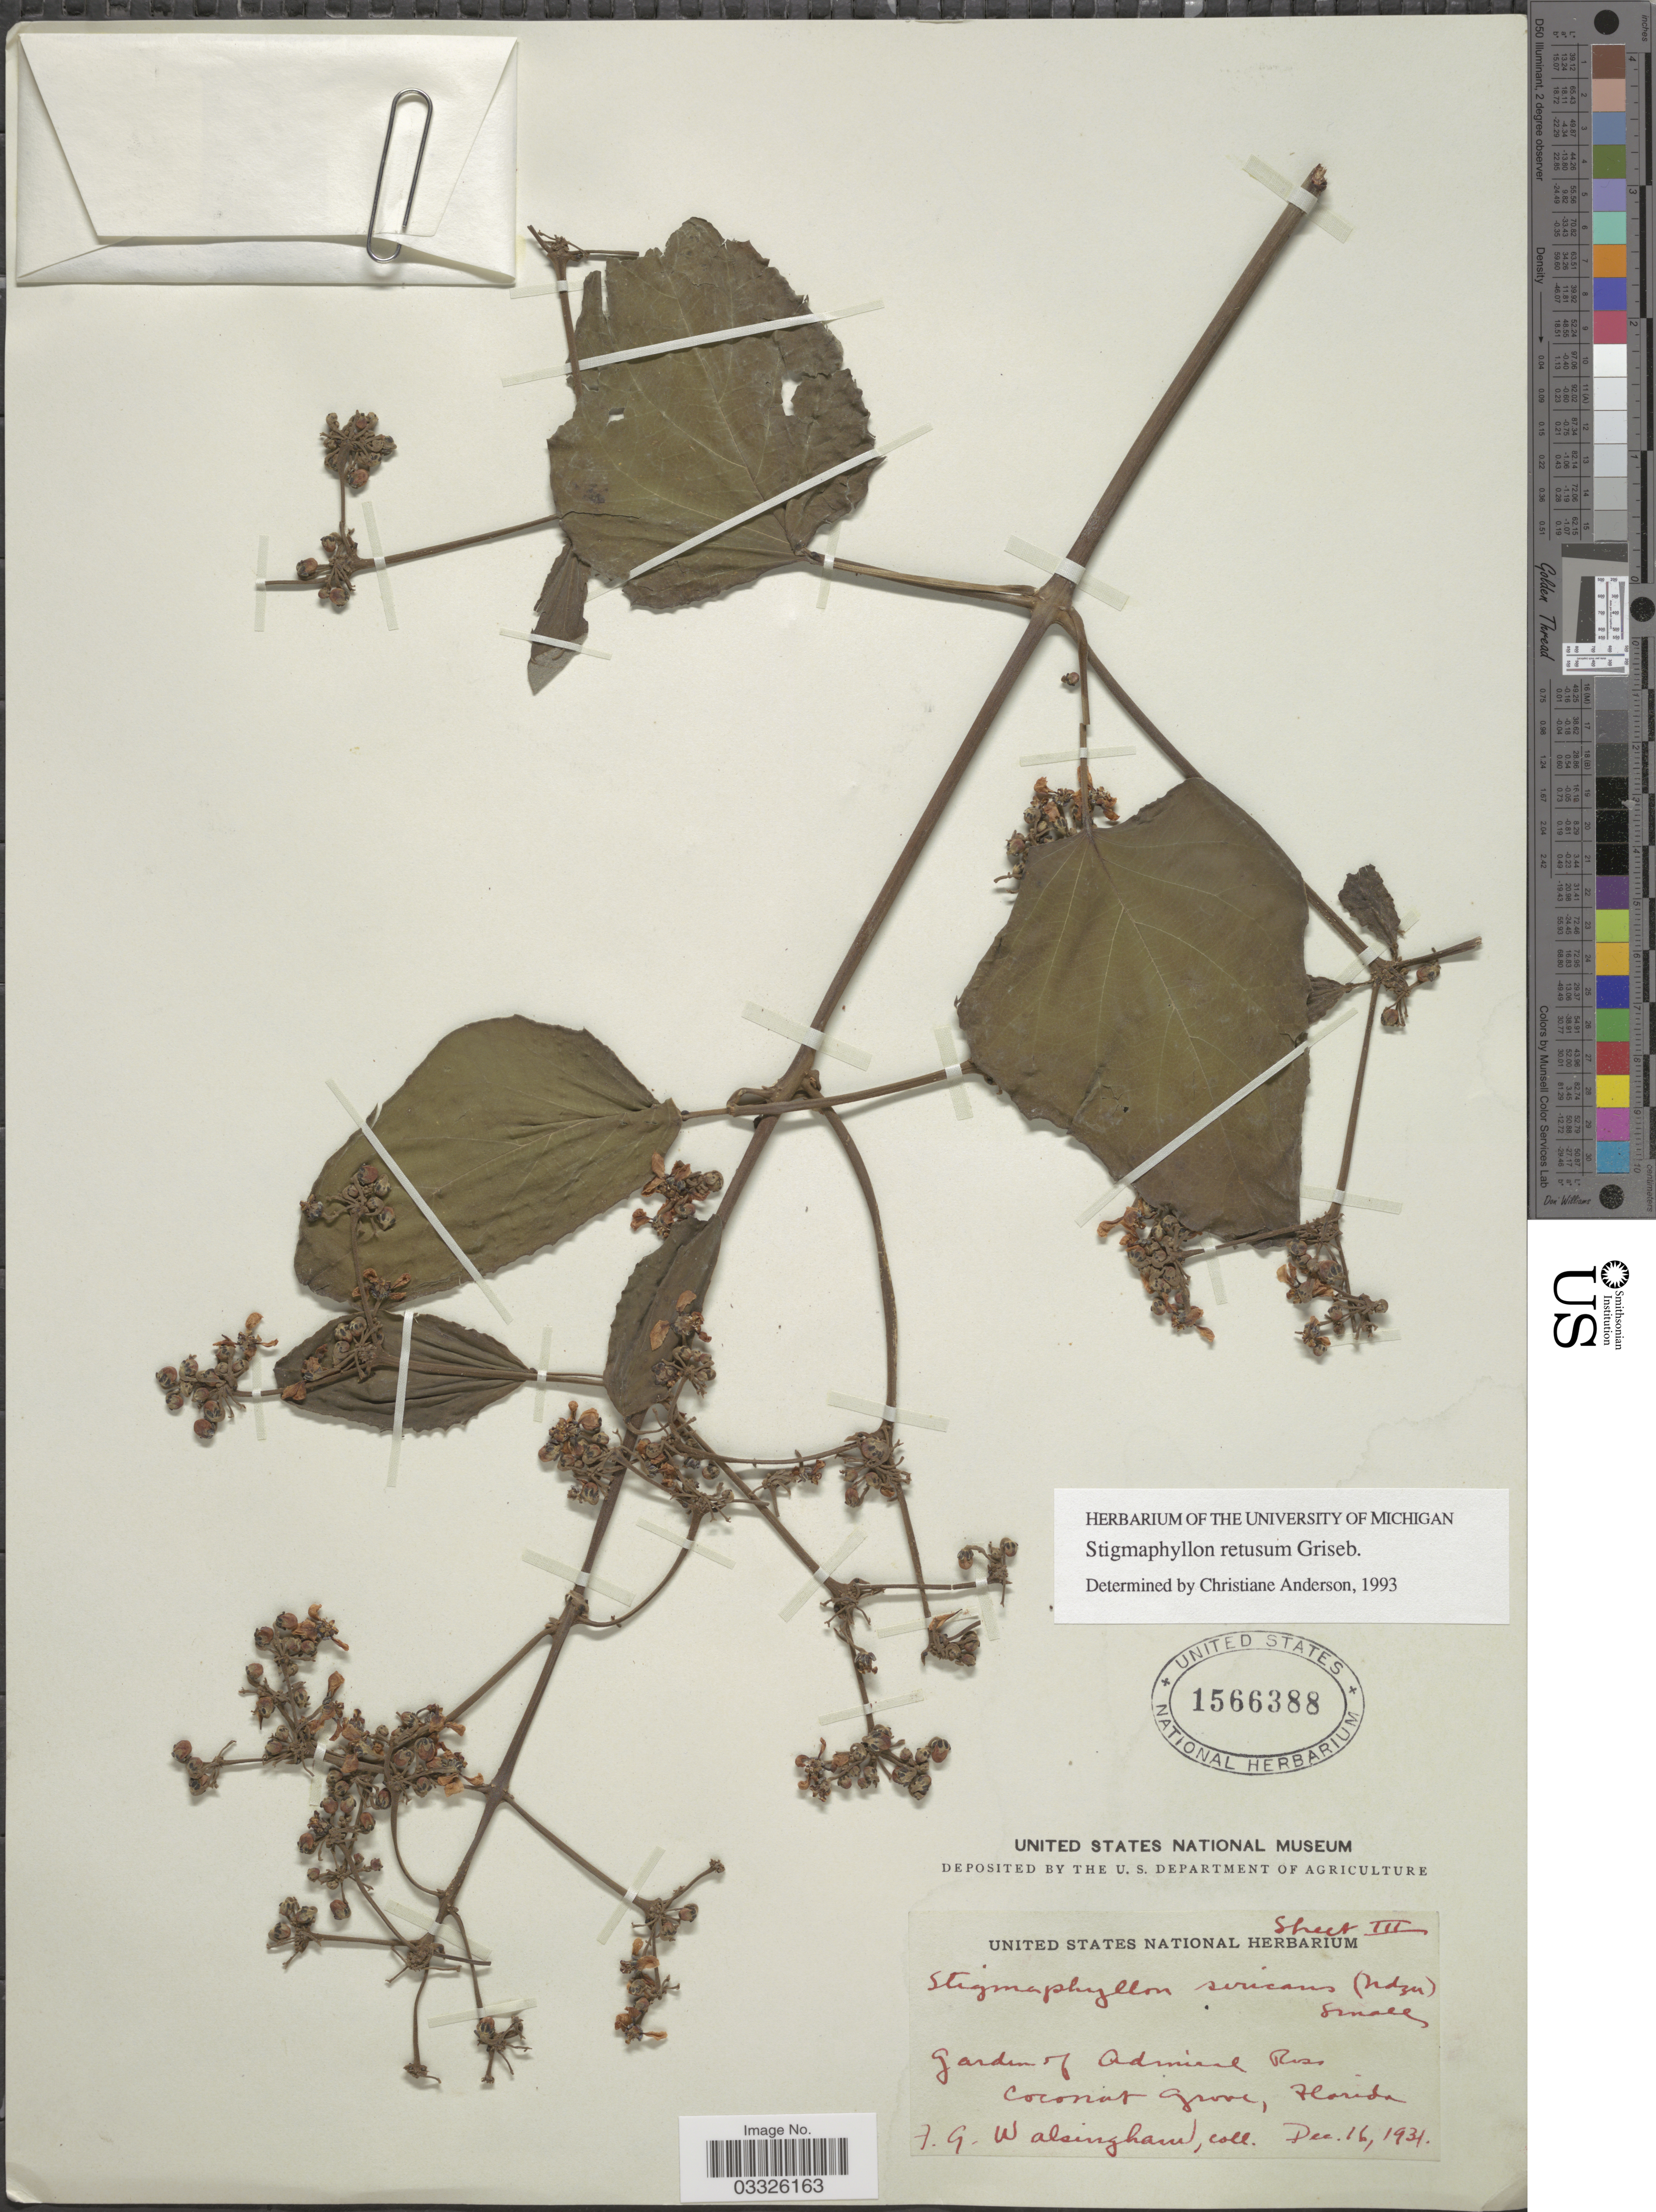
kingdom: Plantae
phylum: Tracheophyta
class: Magnoliopsida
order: Malpighiales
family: Malpighiaceae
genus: Stigmaphyllon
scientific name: Stigmaphyllon retusum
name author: Griseb.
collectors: F. Walsingham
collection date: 1931-12-16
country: United States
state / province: Florida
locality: Garden of Admiral Ross. Coconut Grove.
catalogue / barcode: US 1566388